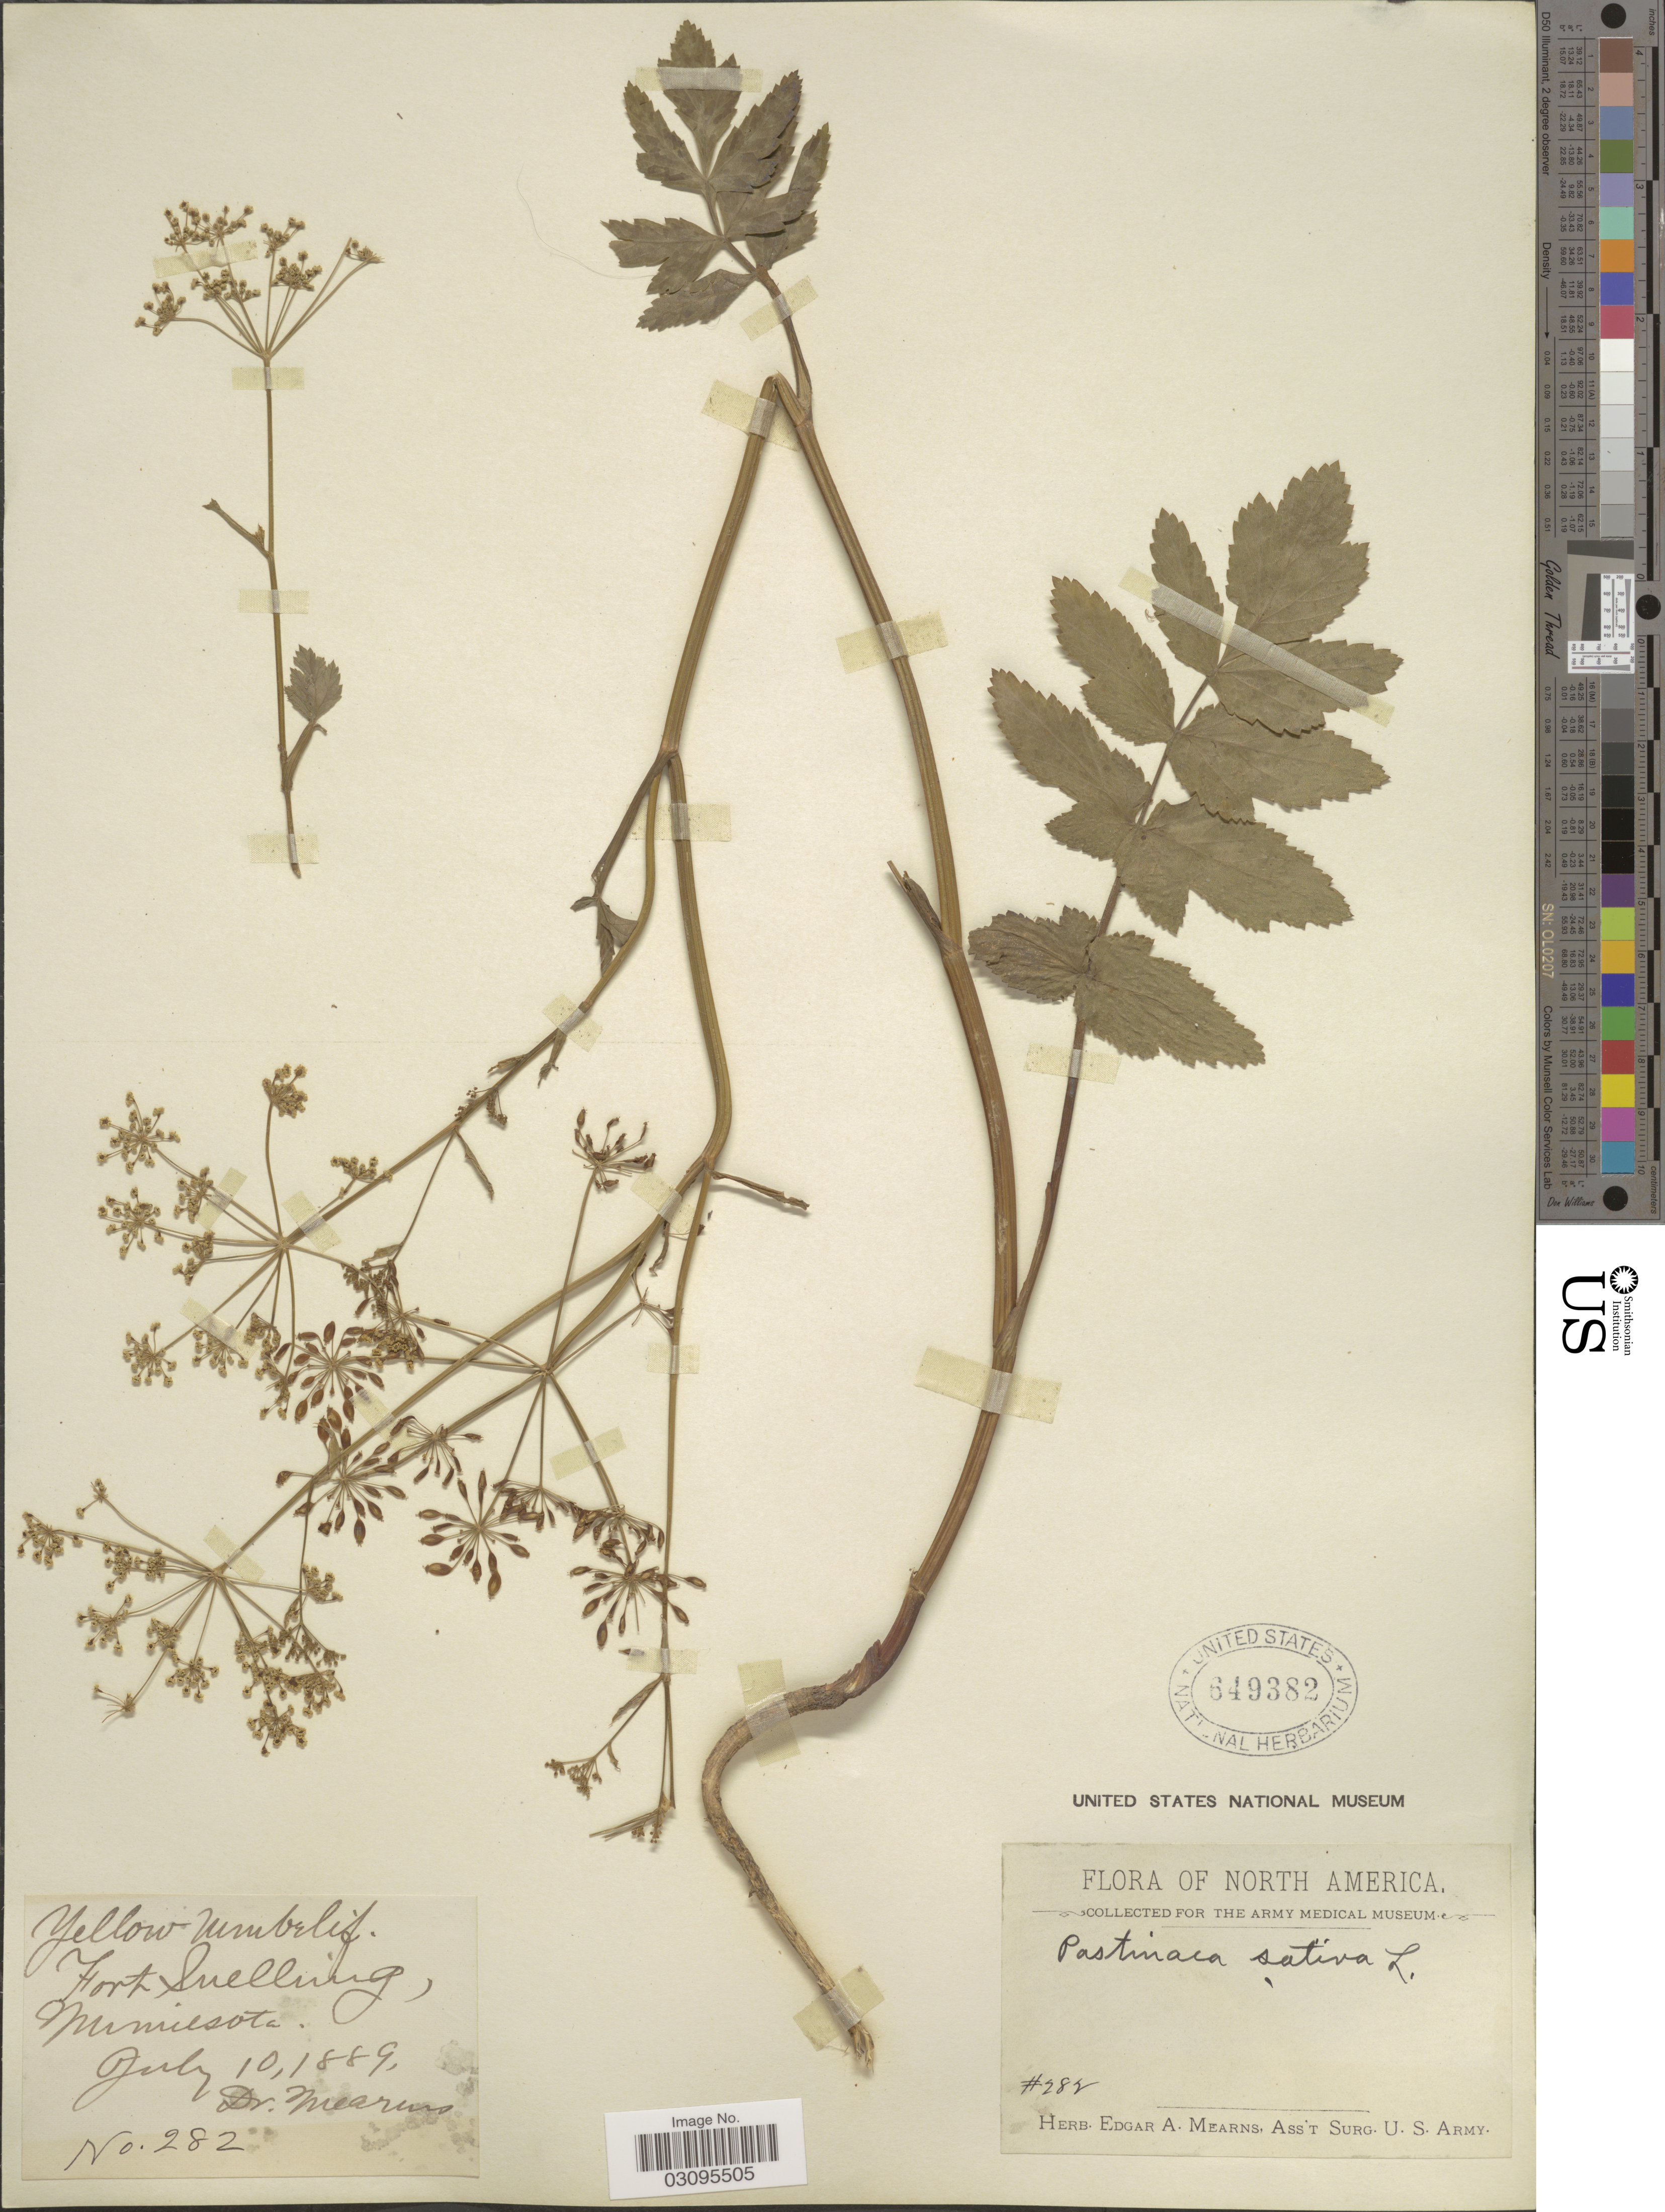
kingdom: Plantae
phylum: Tracheophyta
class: Magnoliopsida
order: Apiales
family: Apiaceae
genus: Pastinaca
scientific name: Pastinaca sativa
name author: L.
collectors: E. A. Mearns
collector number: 282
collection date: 1889-07-10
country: United States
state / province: Minnesota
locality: Fort Snelling, Minn.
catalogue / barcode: US 649382